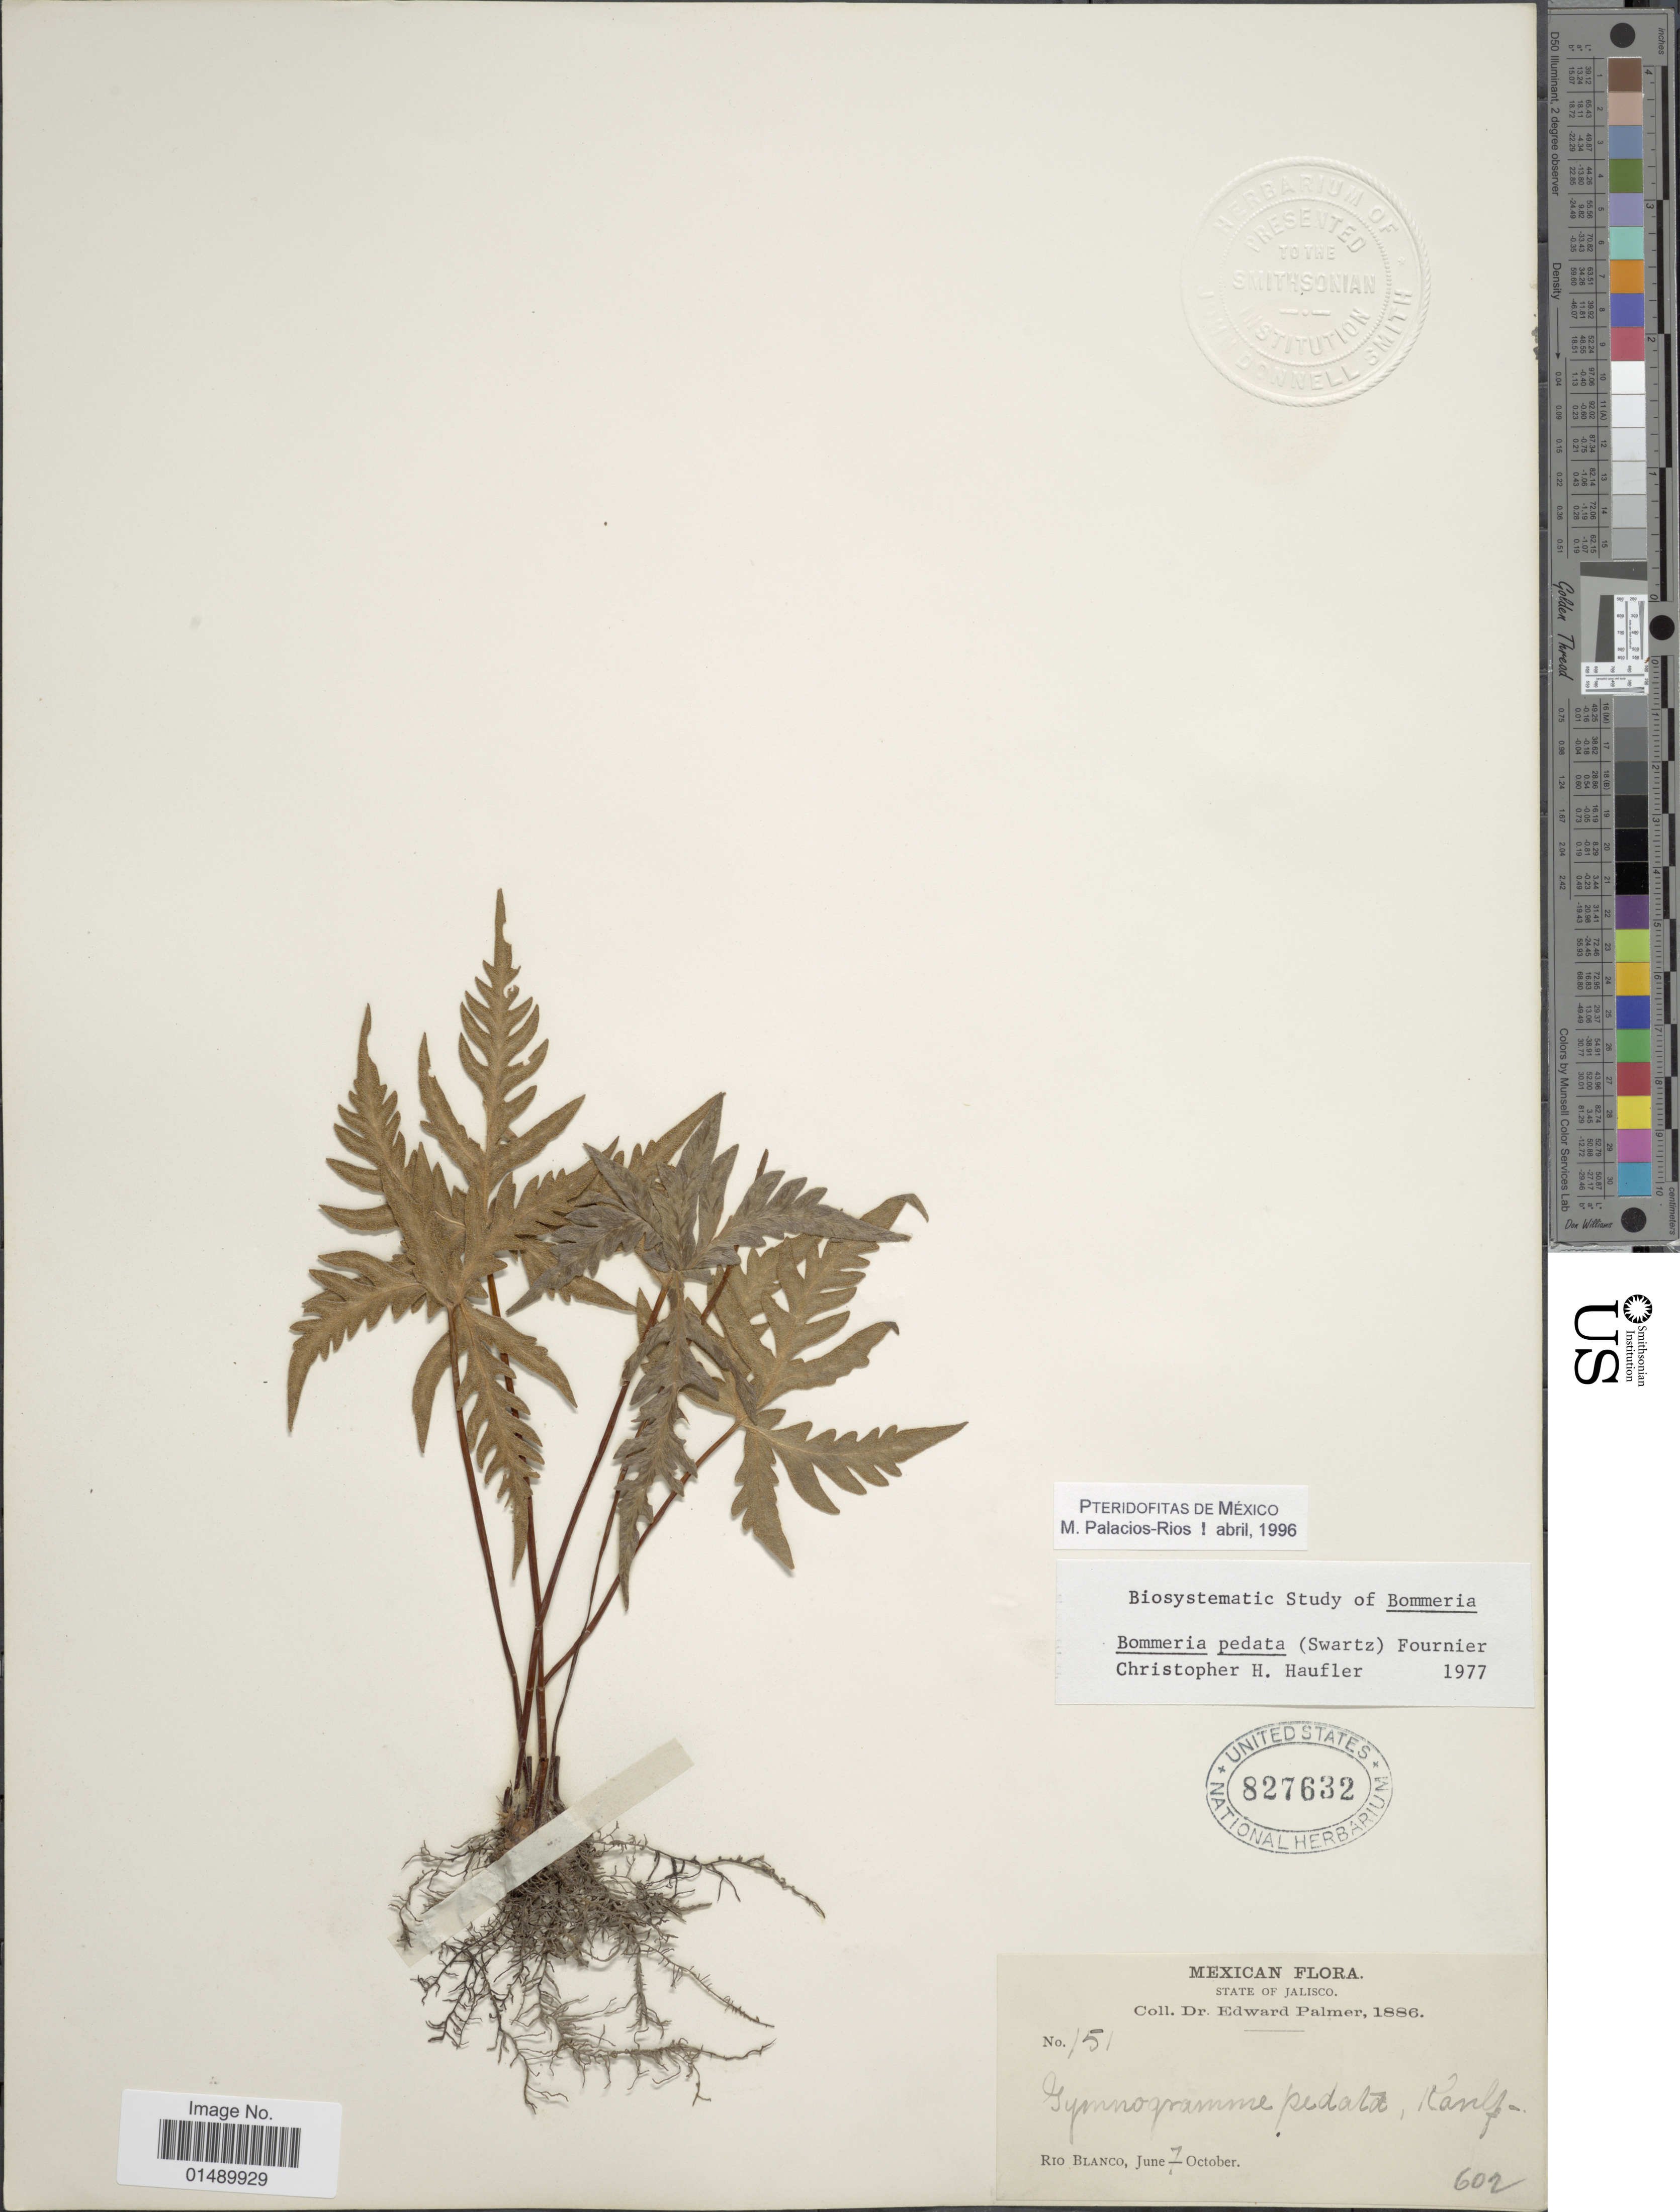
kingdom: Plantae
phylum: Tracheophyta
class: Polypodiopsida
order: Polypodiales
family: Pteridaceae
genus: Bommeria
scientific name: Bommeria pedata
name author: (Sw.) E. Fourn.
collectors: E. Palmer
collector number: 151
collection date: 1886-06/1886-10-07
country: Mexico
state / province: Jalisco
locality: Mexico, State of Jalisco.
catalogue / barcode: US 827632